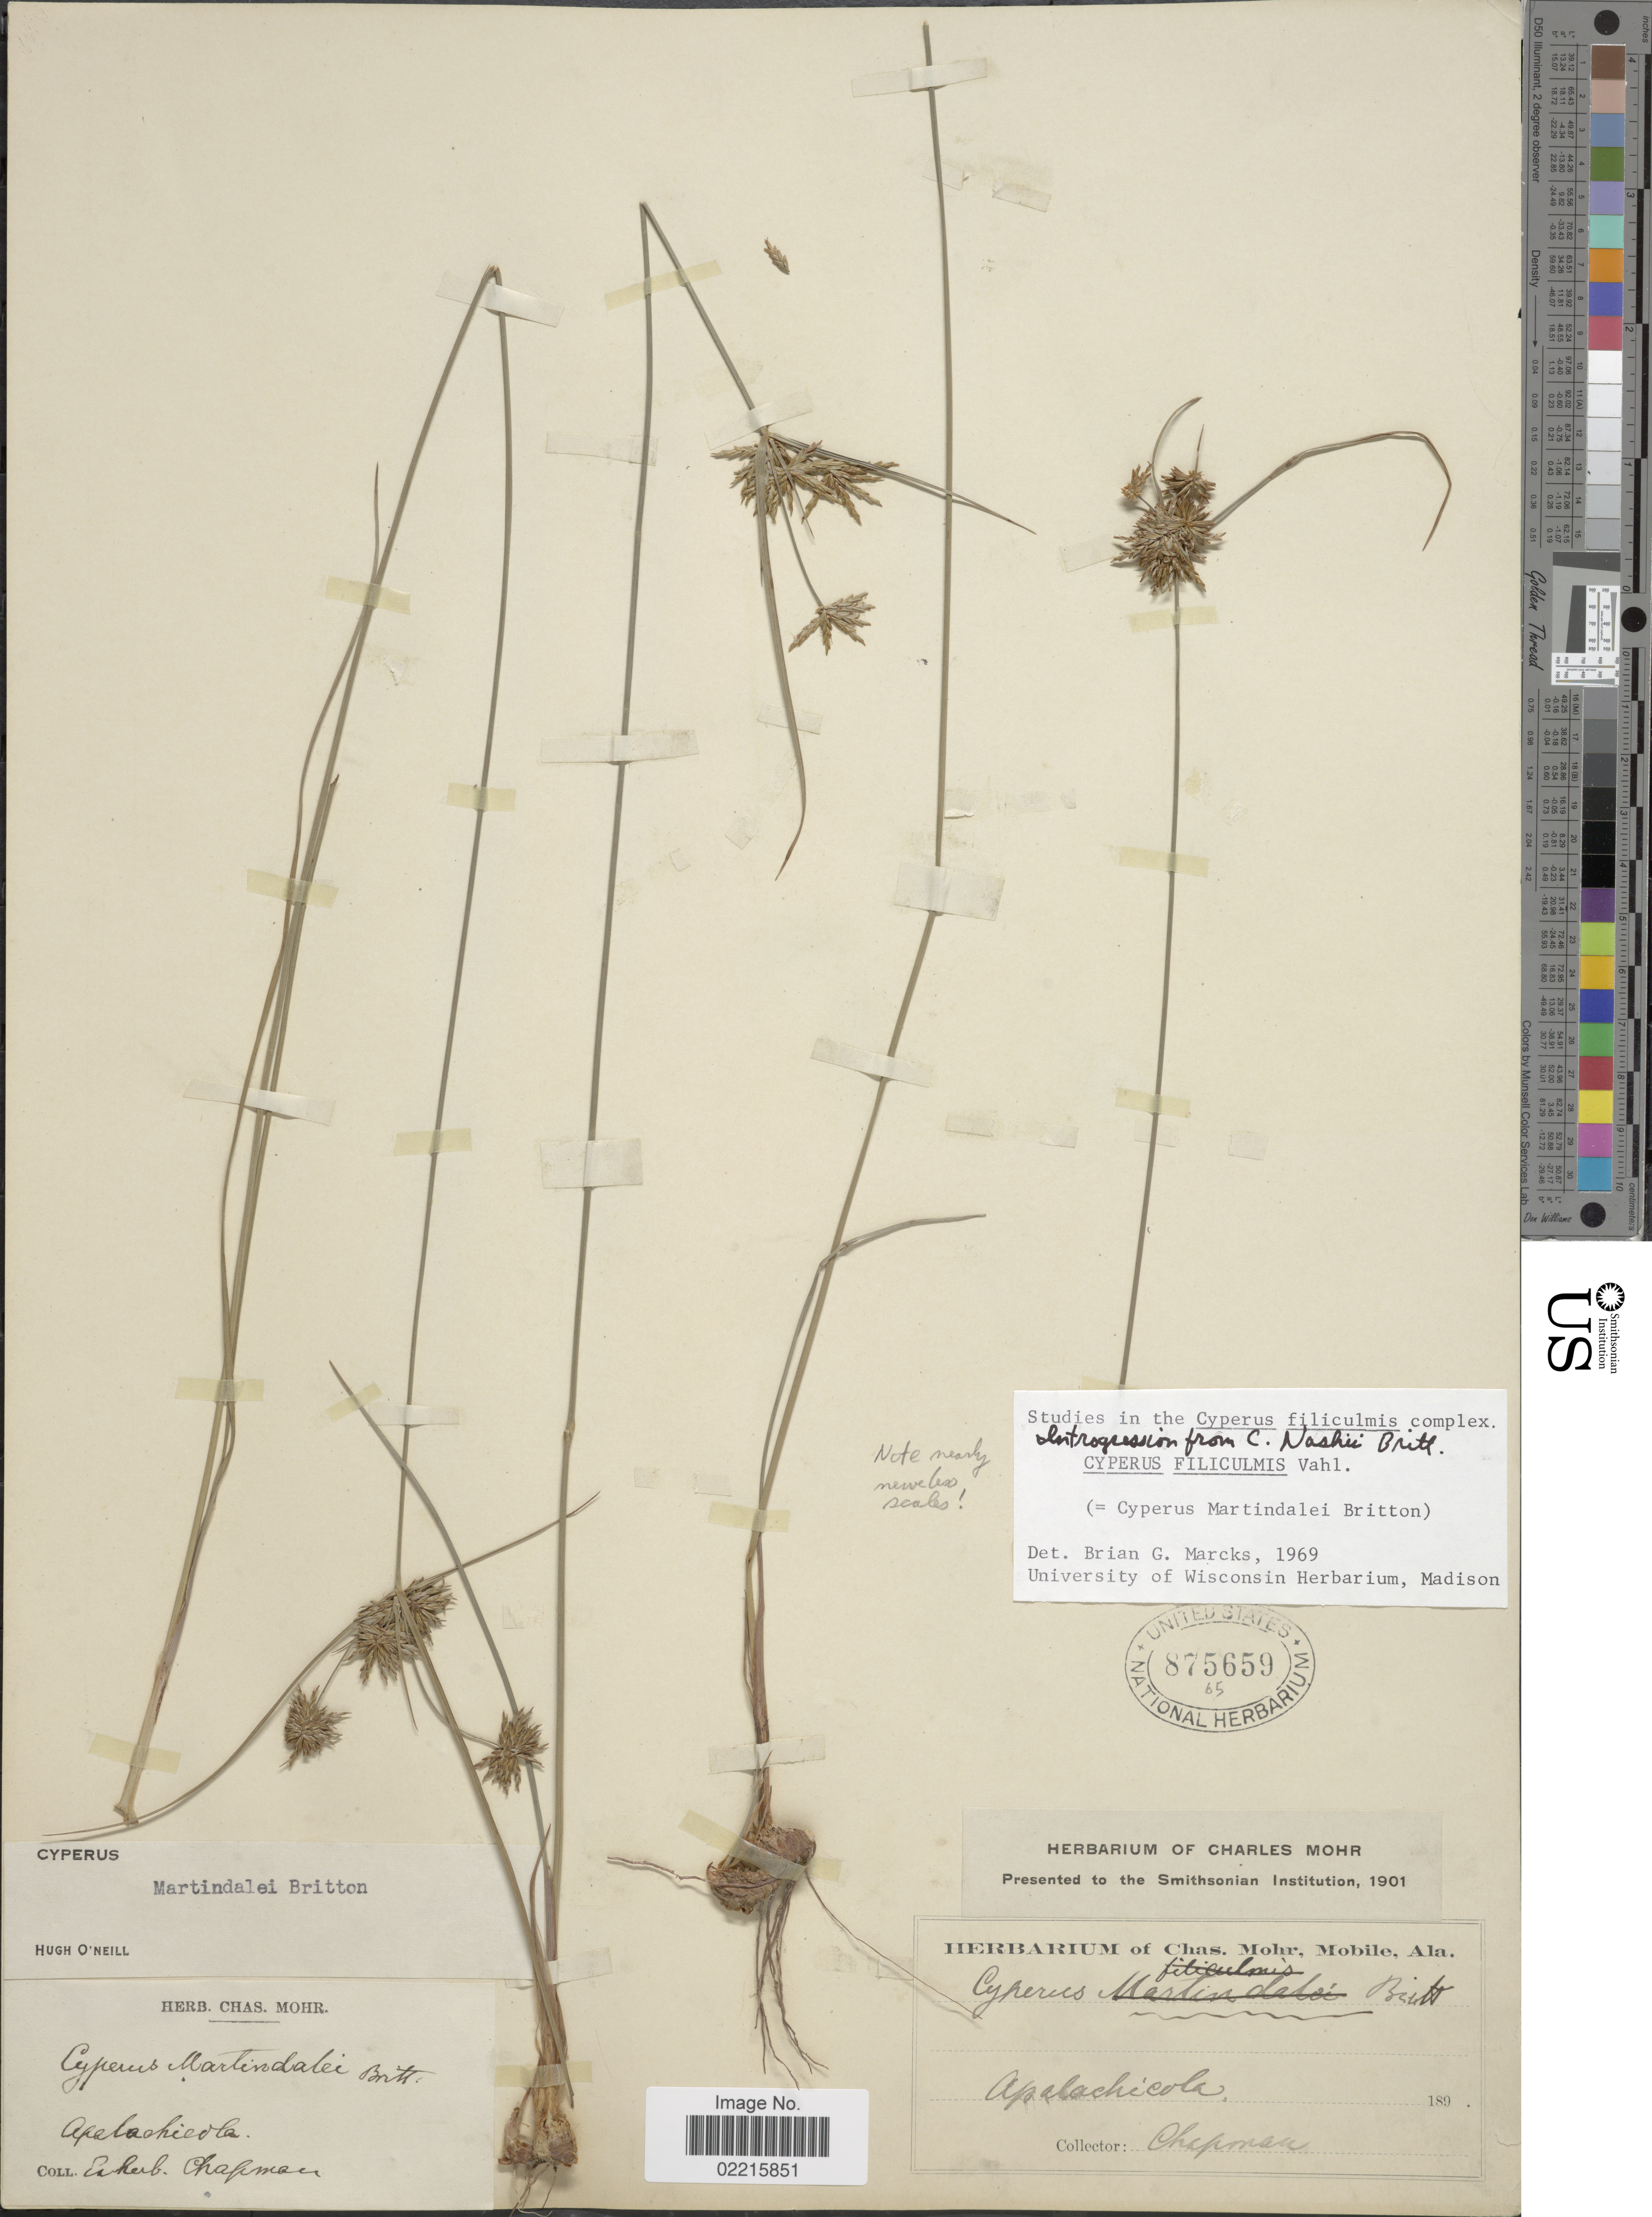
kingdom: Plantae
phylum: Tracheophyta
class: Liliopsida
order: Poales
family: Cyperaceae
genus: Cyperus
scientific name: Cyperus filiculmis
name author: Vahl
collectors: ex herb. Chapman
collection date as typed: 189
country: United States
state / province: Florida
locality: Apalachicola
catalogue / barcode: US 875659